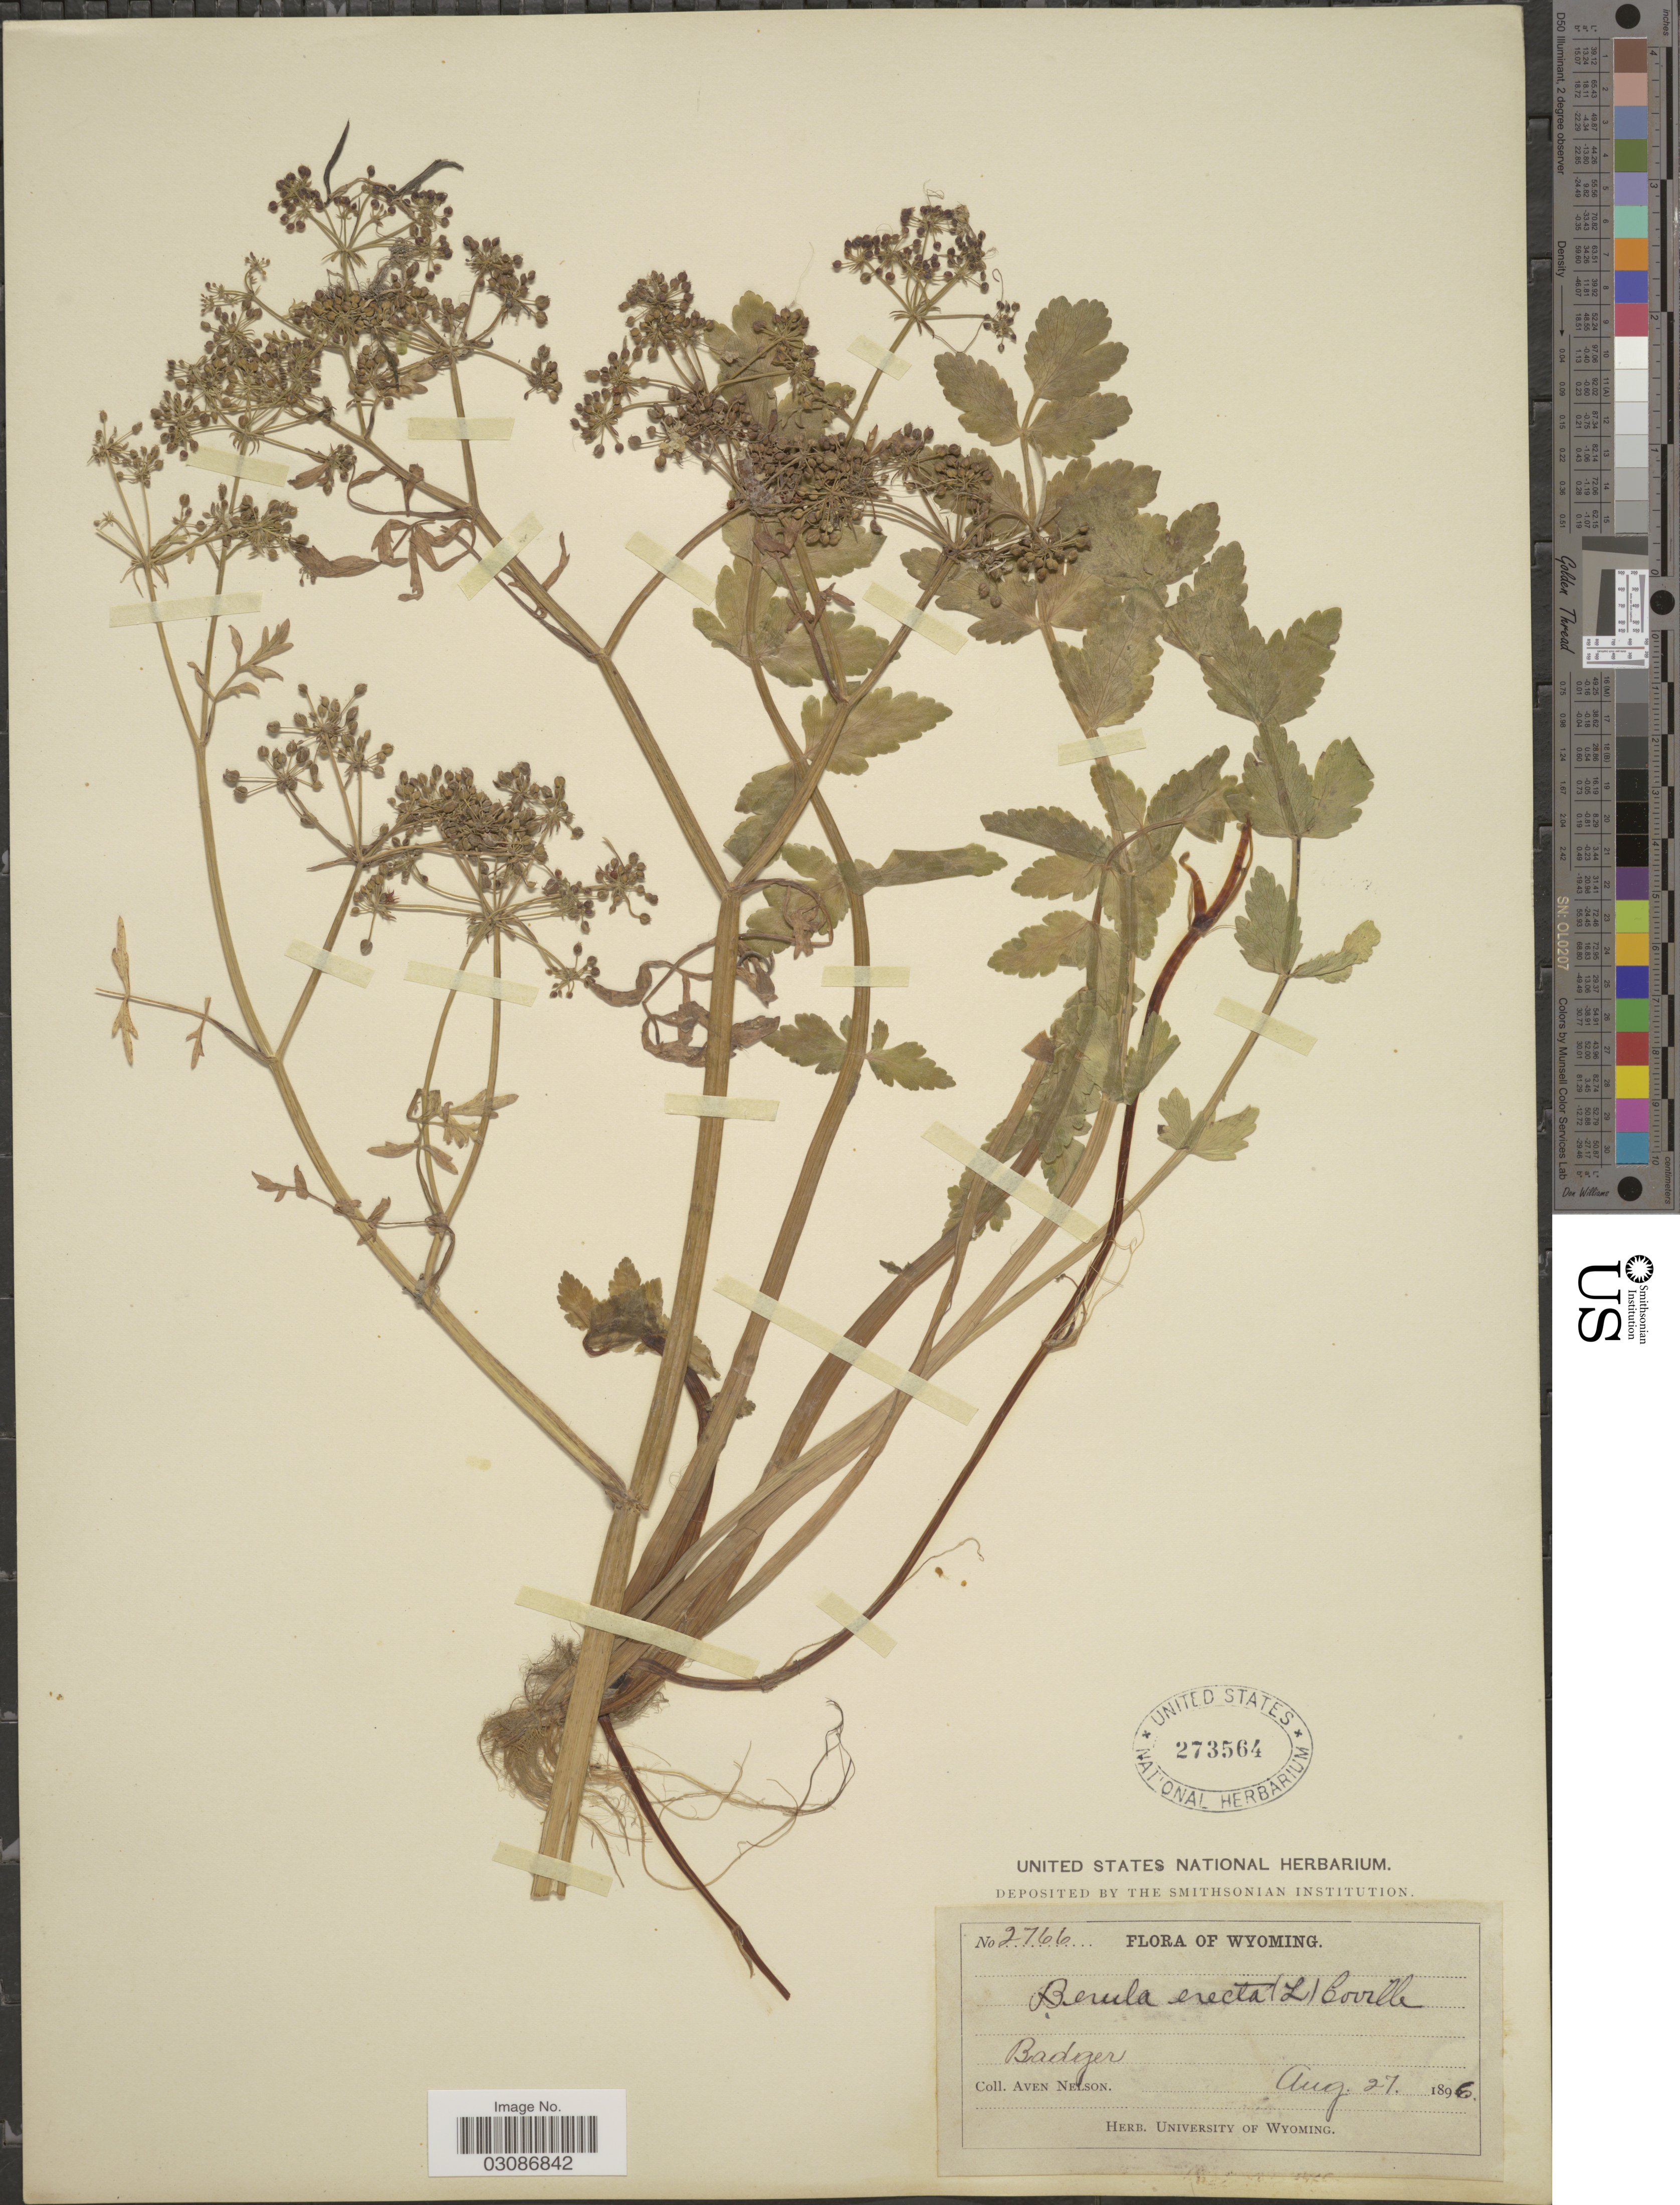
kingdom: Plantae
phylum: Tracheophyta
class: Magnoliopsida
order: Apiales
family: Apiaceae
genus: Berula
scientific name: Berula erecta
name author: (Huds.) Coville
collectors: A. Nelson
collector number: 2766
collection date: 1896-08-27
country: United States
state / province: Wyoming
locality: Badger.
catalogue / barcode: US 273564